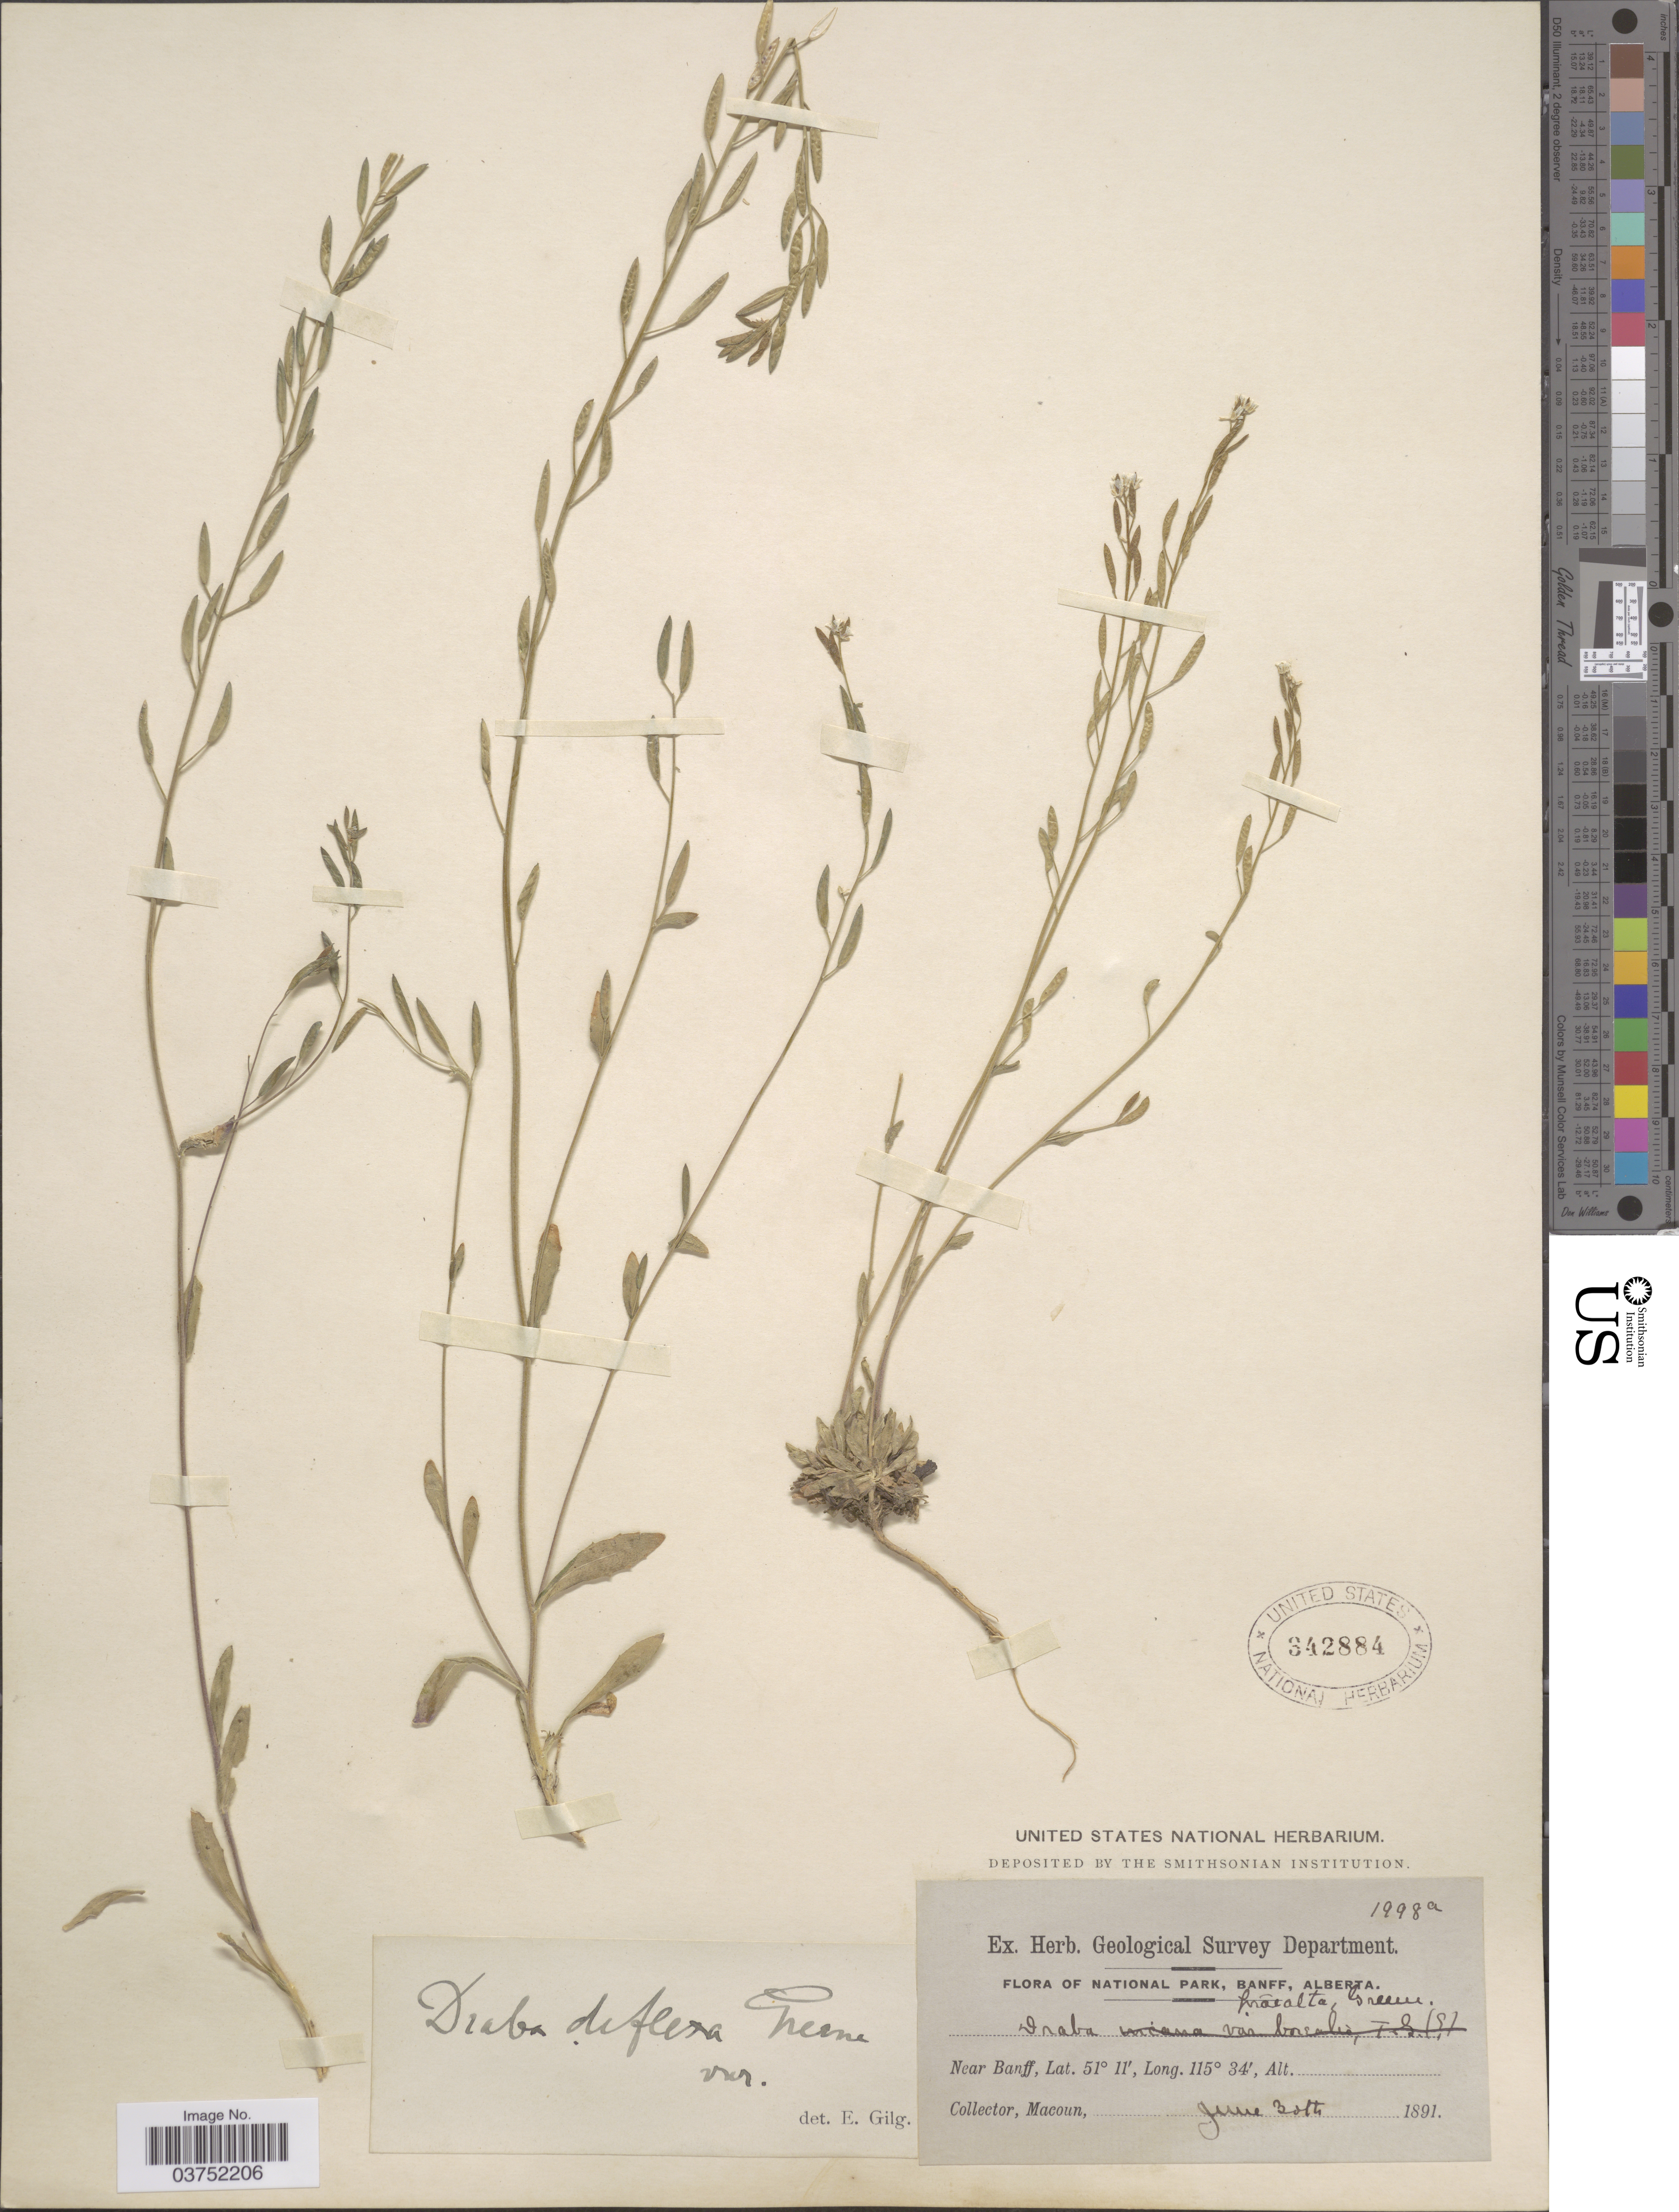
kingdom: Plantae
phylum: Tracheophyta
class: Magnoliopsida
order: Brassicales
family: Brassicaceae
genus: Draba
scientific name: Draba praealta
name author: Greene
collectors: -- Macoun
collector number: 1998a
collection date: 1891-06-30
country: Canada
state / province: Alberta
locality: National Park, Banff. Near Banff.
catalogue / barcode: US 342884